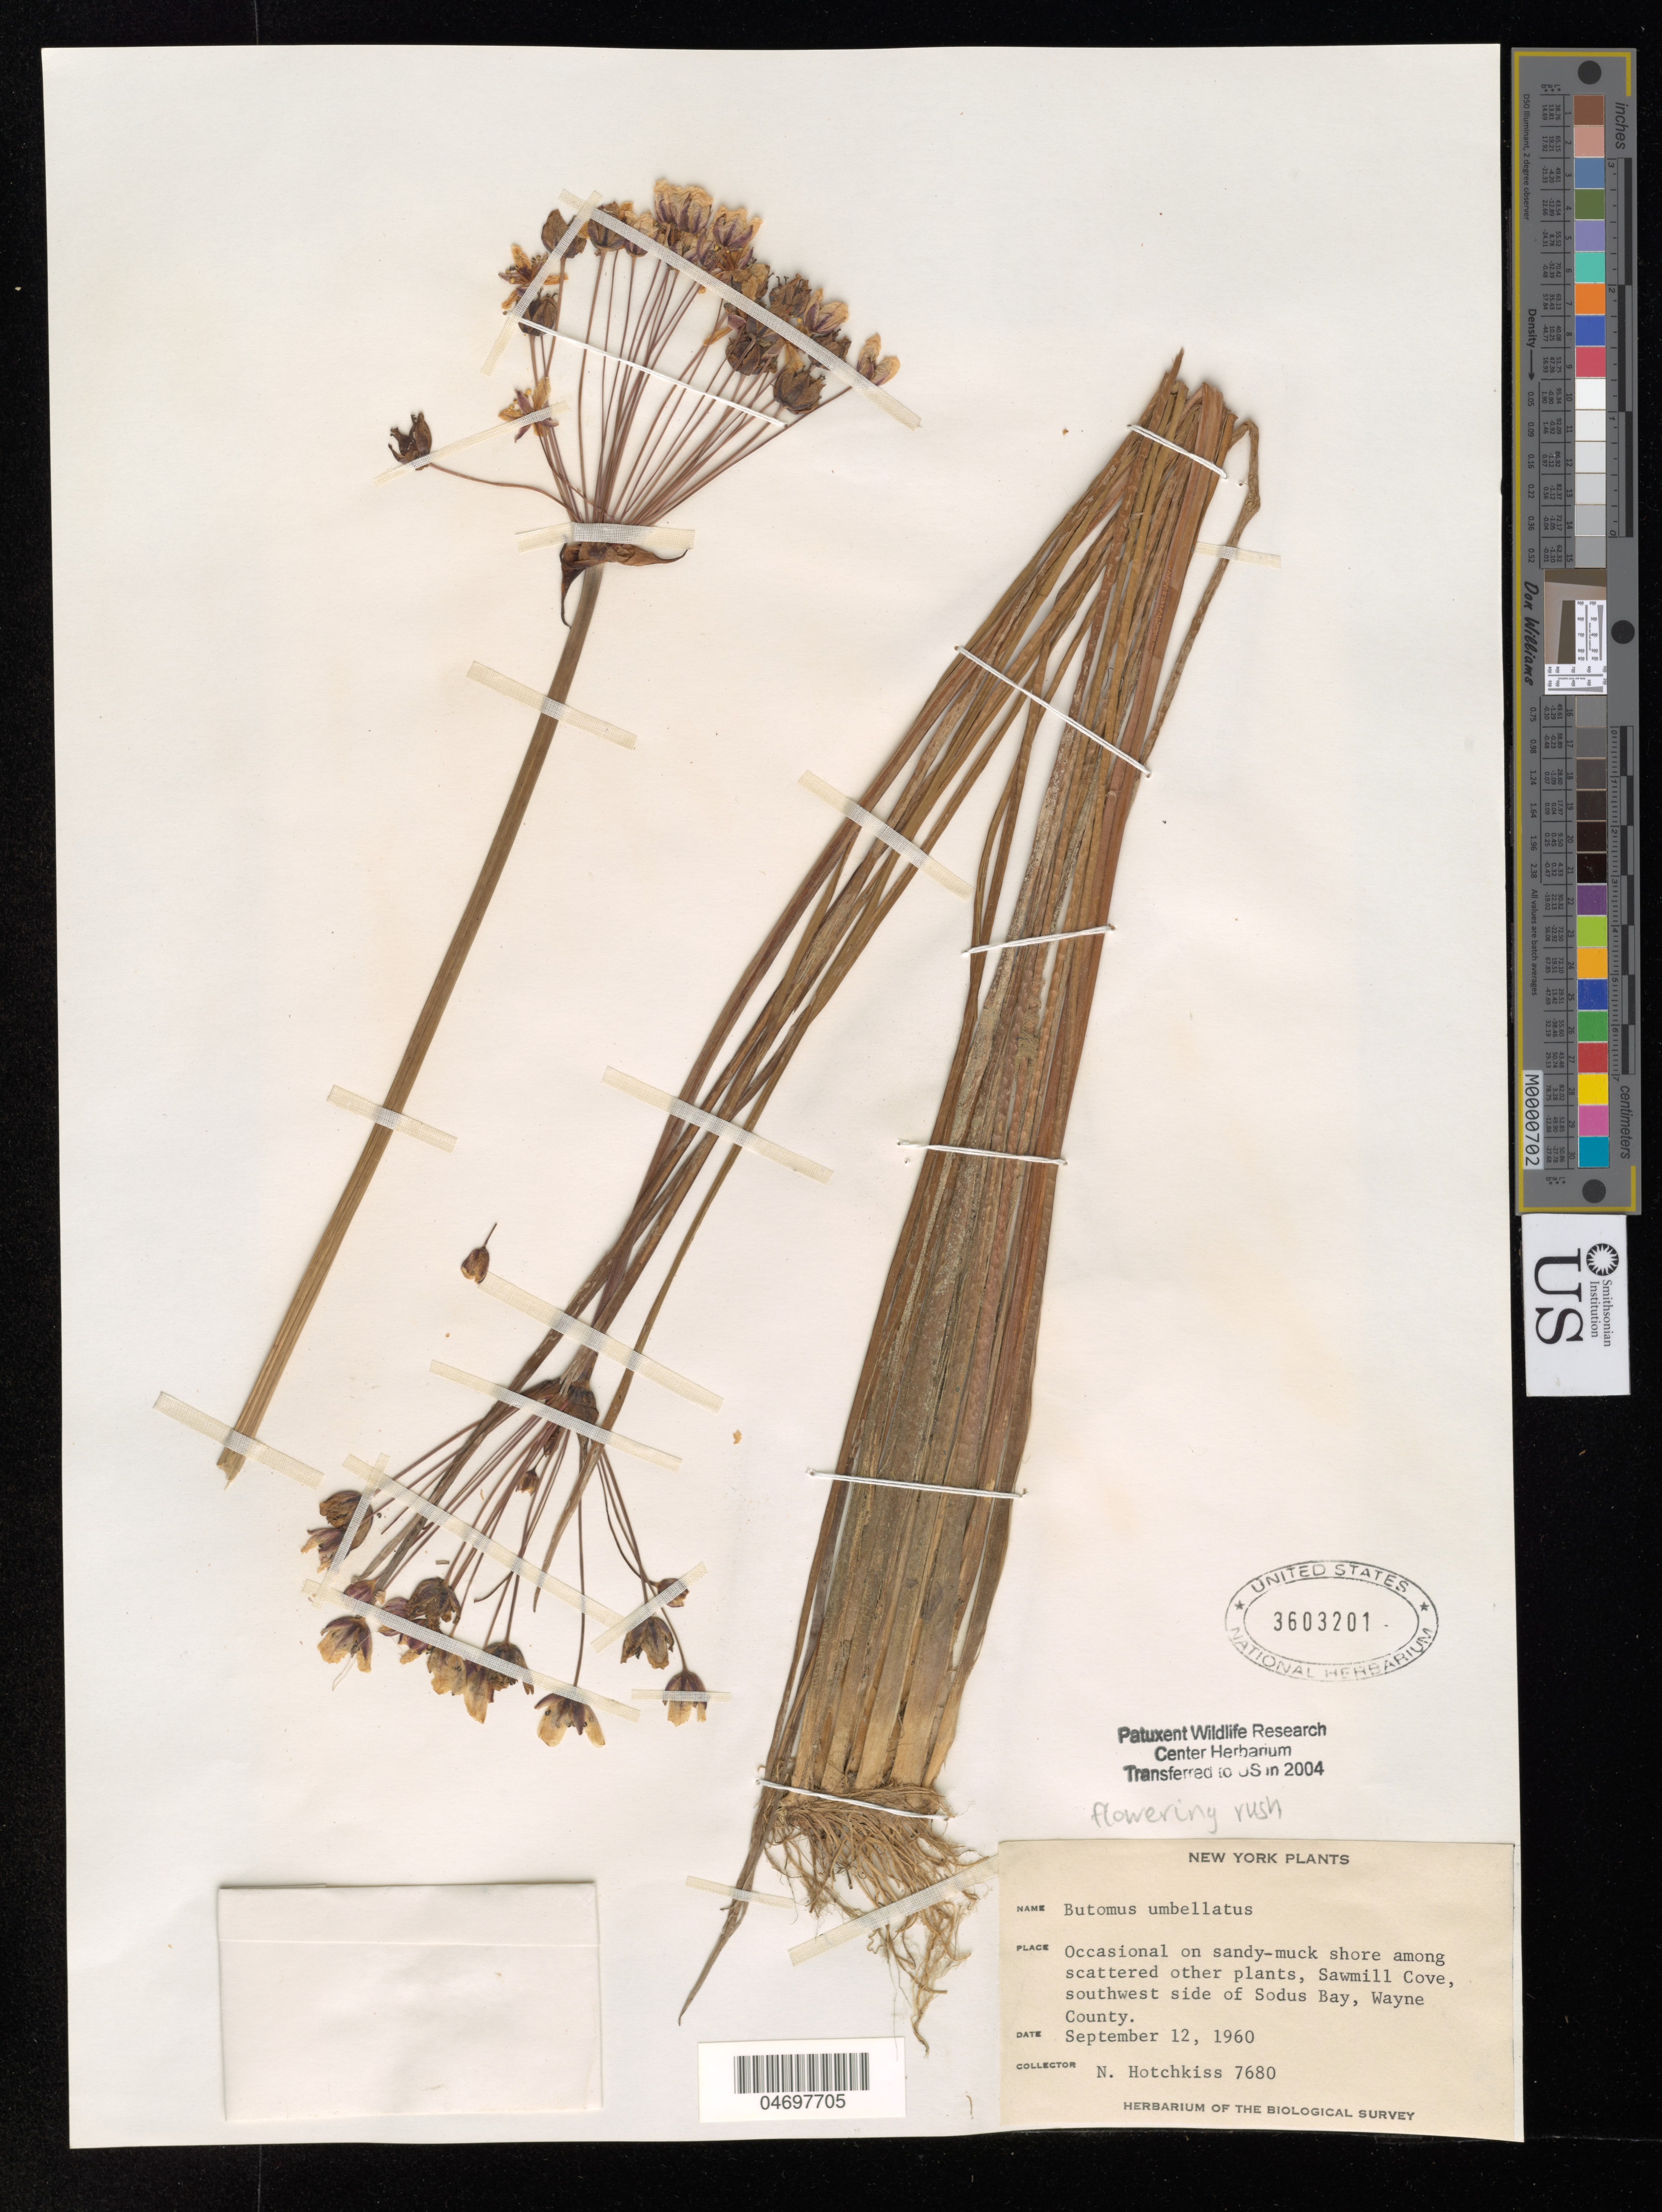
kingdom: Plantae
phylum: Tracheophyta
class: Liliopsida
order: Alismatales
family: Butomaceae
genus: Butomus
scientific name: Butomus umbellatus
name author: L.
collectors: N. Hotchkiss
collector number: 7680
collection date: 1960-09-12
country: United States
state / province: New York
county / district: Wayne Co.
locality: On south side of road at Sawmill Cove, southwest side of Sodus Bay.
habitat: On sandy-muck shore among scattered other plants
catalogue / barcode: US 3603201